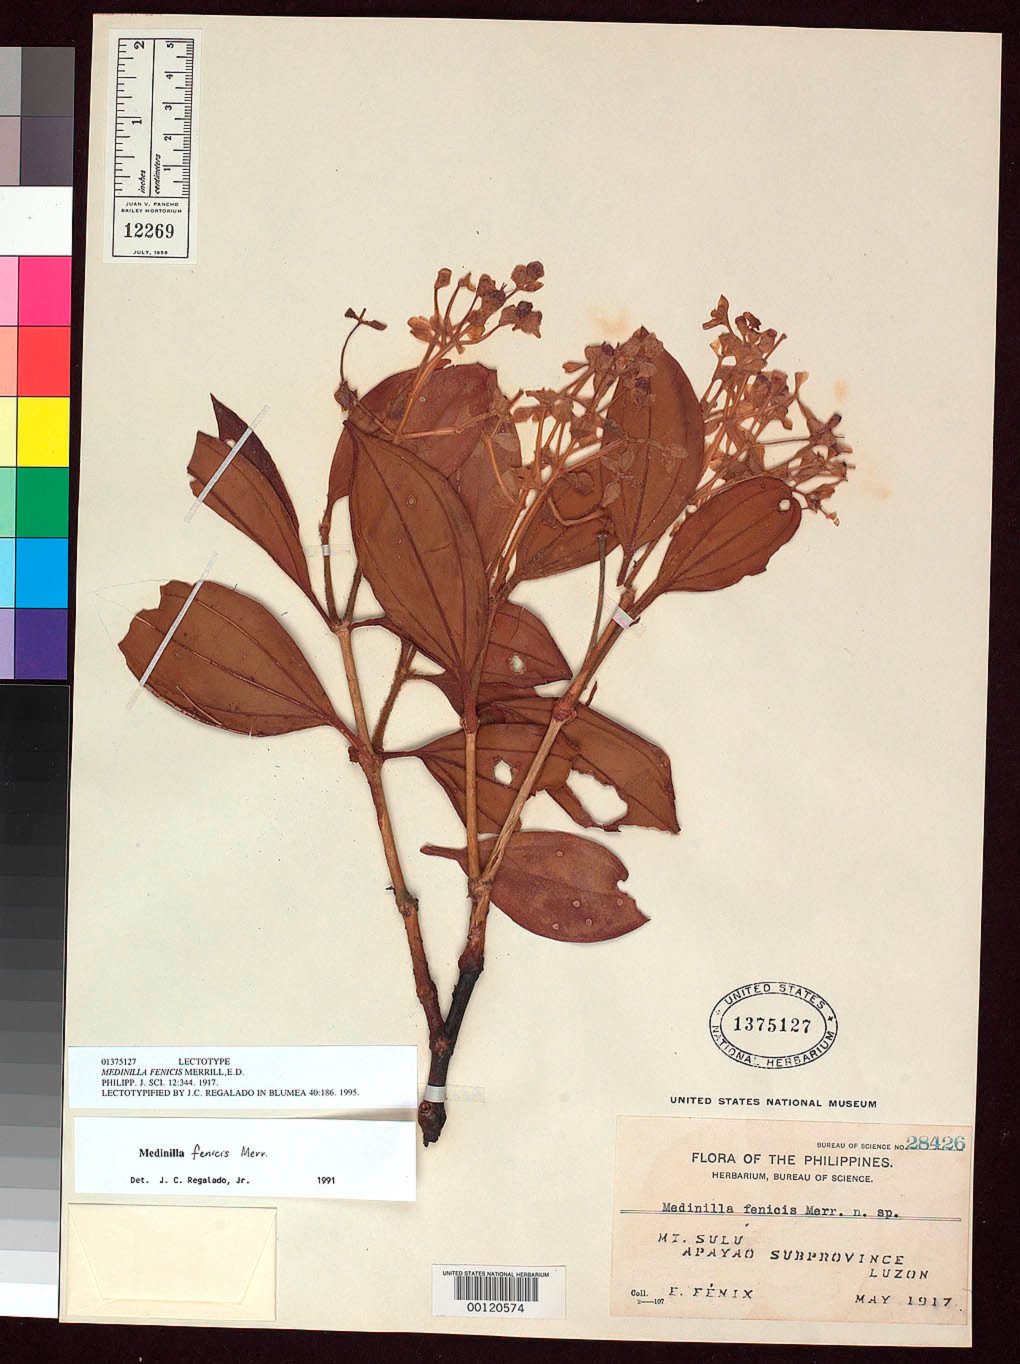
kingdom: Plantae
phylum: Tracheophyta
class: Magnoliopsida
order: Myrtales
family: Melastomataceae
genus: Medinilla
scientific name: Medinilla fenicis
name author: Merr.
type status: Lectotype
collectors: E. Fénix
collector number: Bur. Sci. 28426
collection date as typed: May 1917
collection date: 1917-05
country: Philippines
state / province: Cordillera (Administrative Region)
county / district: Apayao / Kalinga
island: Luzon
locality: Mt. Sulu.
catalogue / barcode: US 1375127